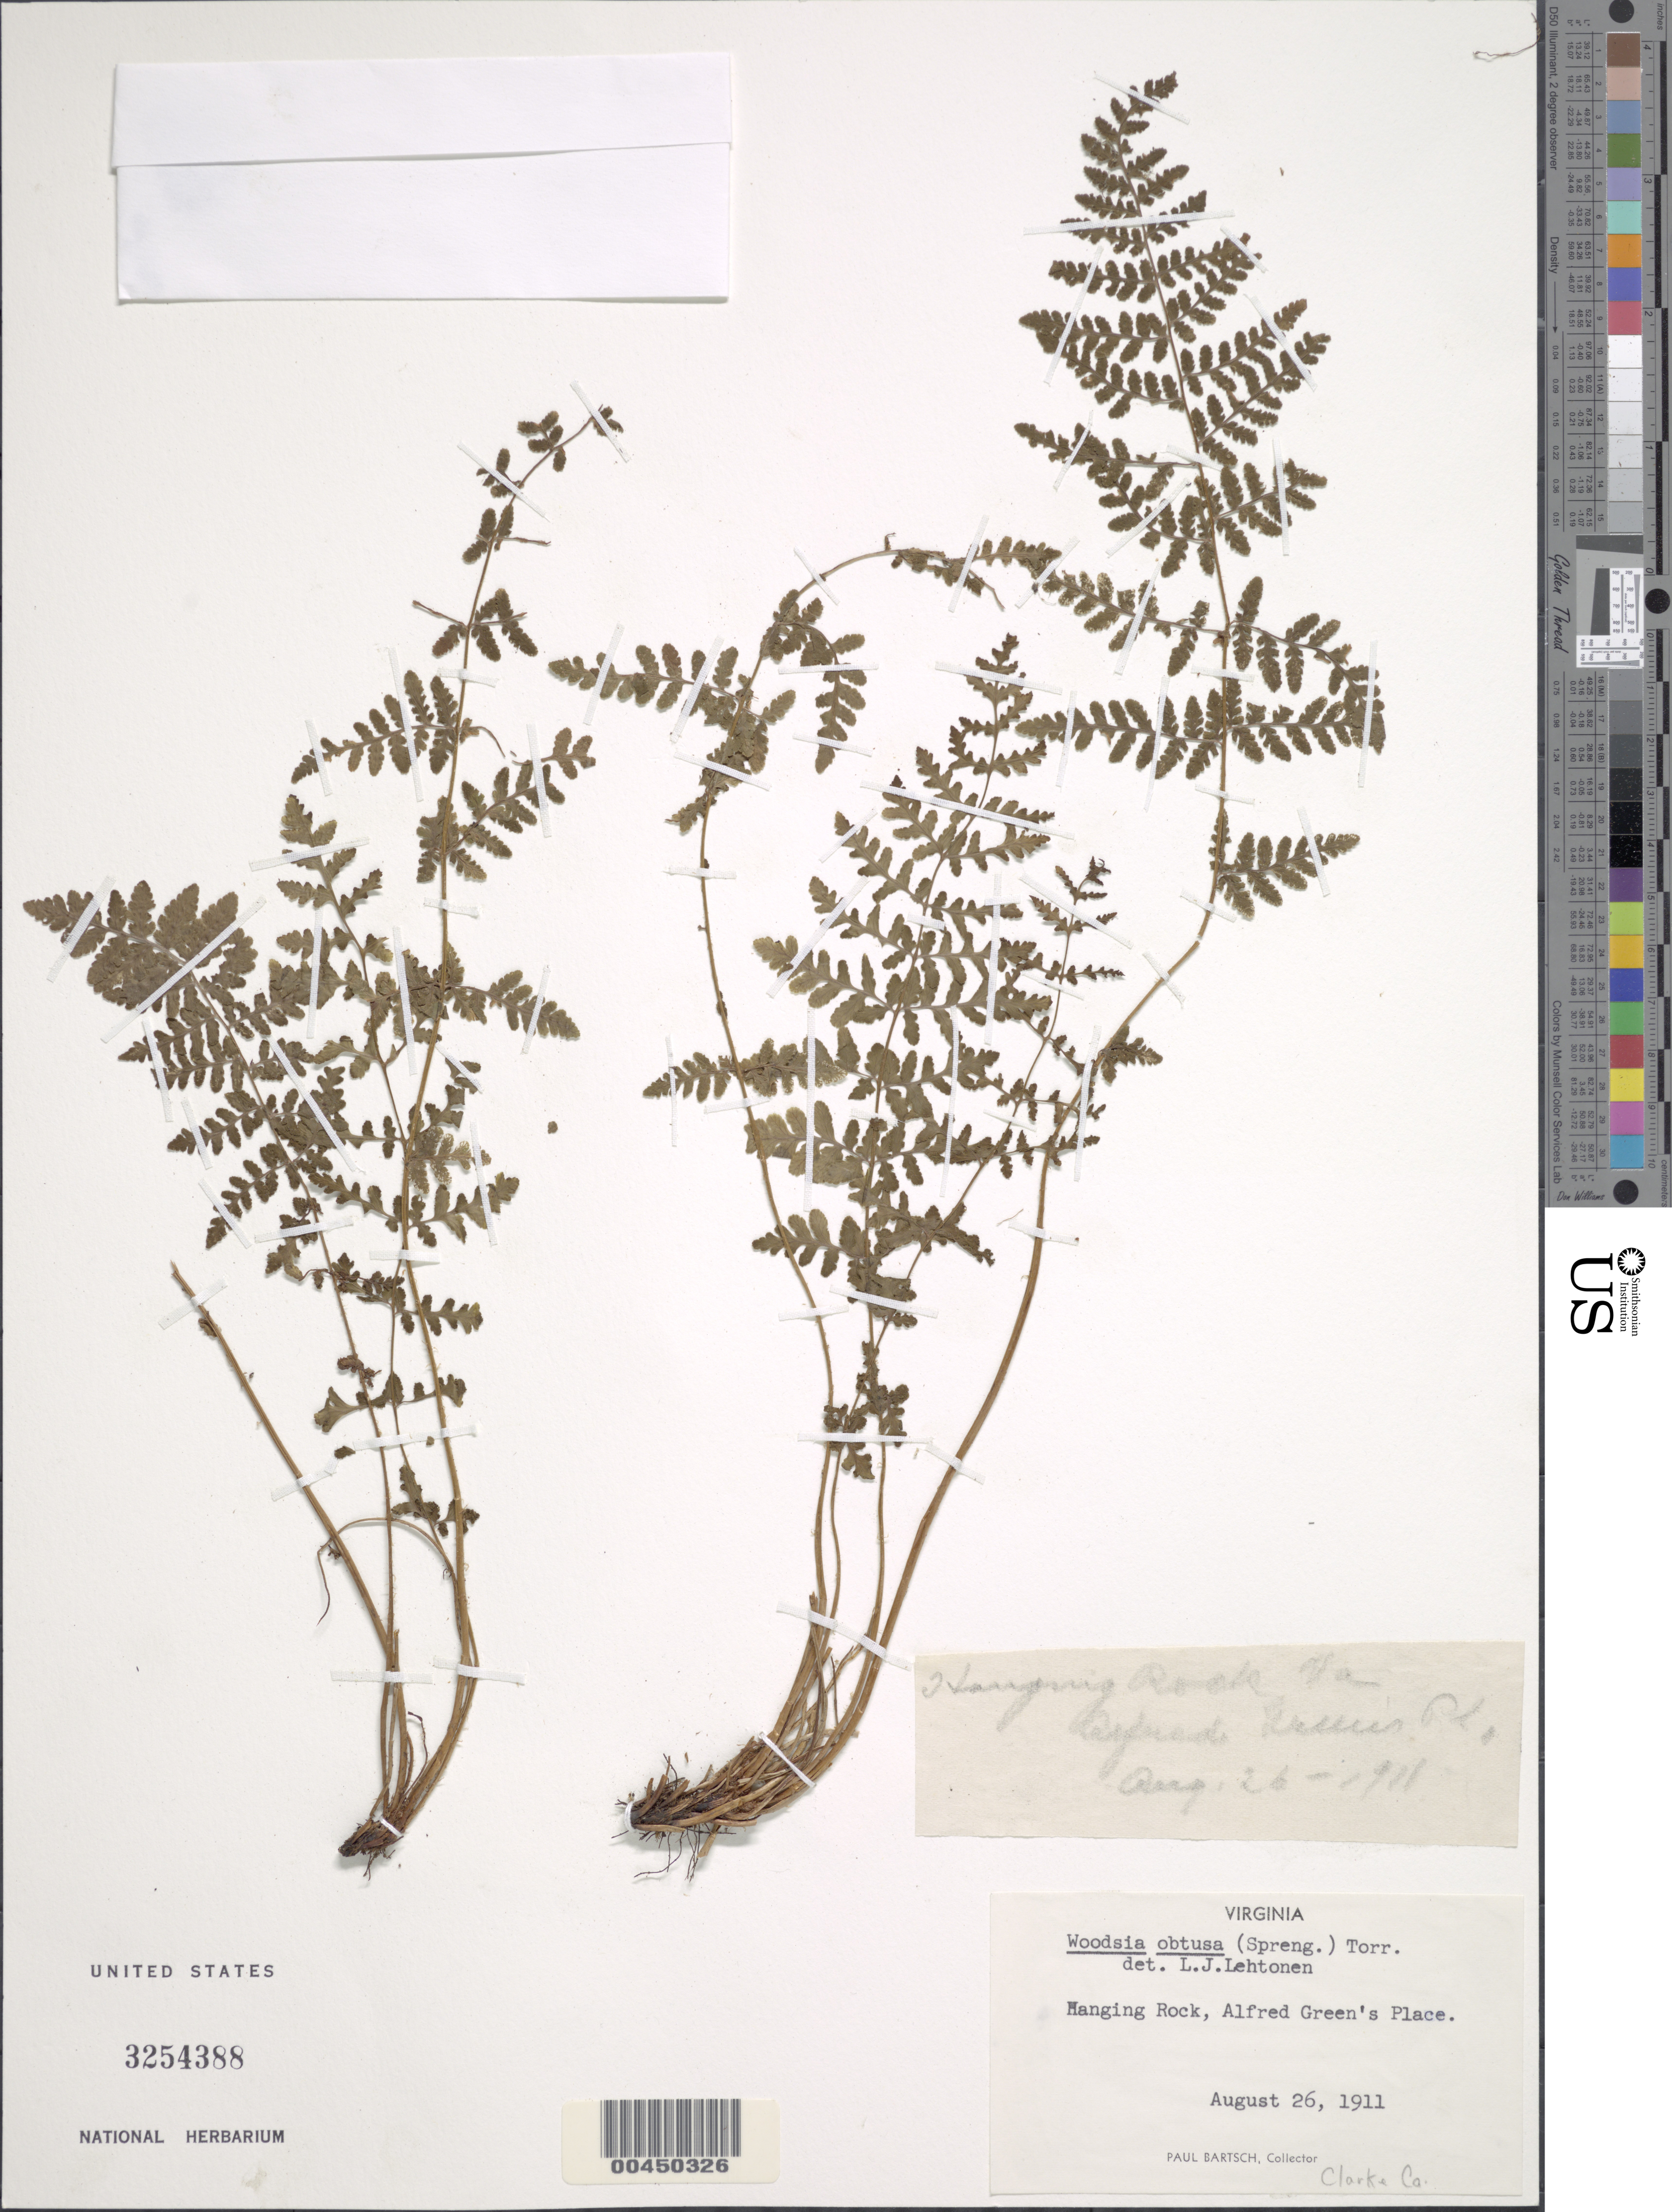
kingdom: Plantae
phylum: Tracheophyta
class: Polypodiopsida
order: Polypodiales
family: Woodsiaceae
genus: Woodsia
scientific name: Woodsia obtusa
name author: (Spreng.) Torr.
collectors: P. Bartsch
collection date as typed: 26 Aug 1911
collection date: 1911-08-26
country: United States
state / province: Virginia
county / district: Clarke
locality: Hanging rock, alfred green's place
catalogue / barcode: US 3254388